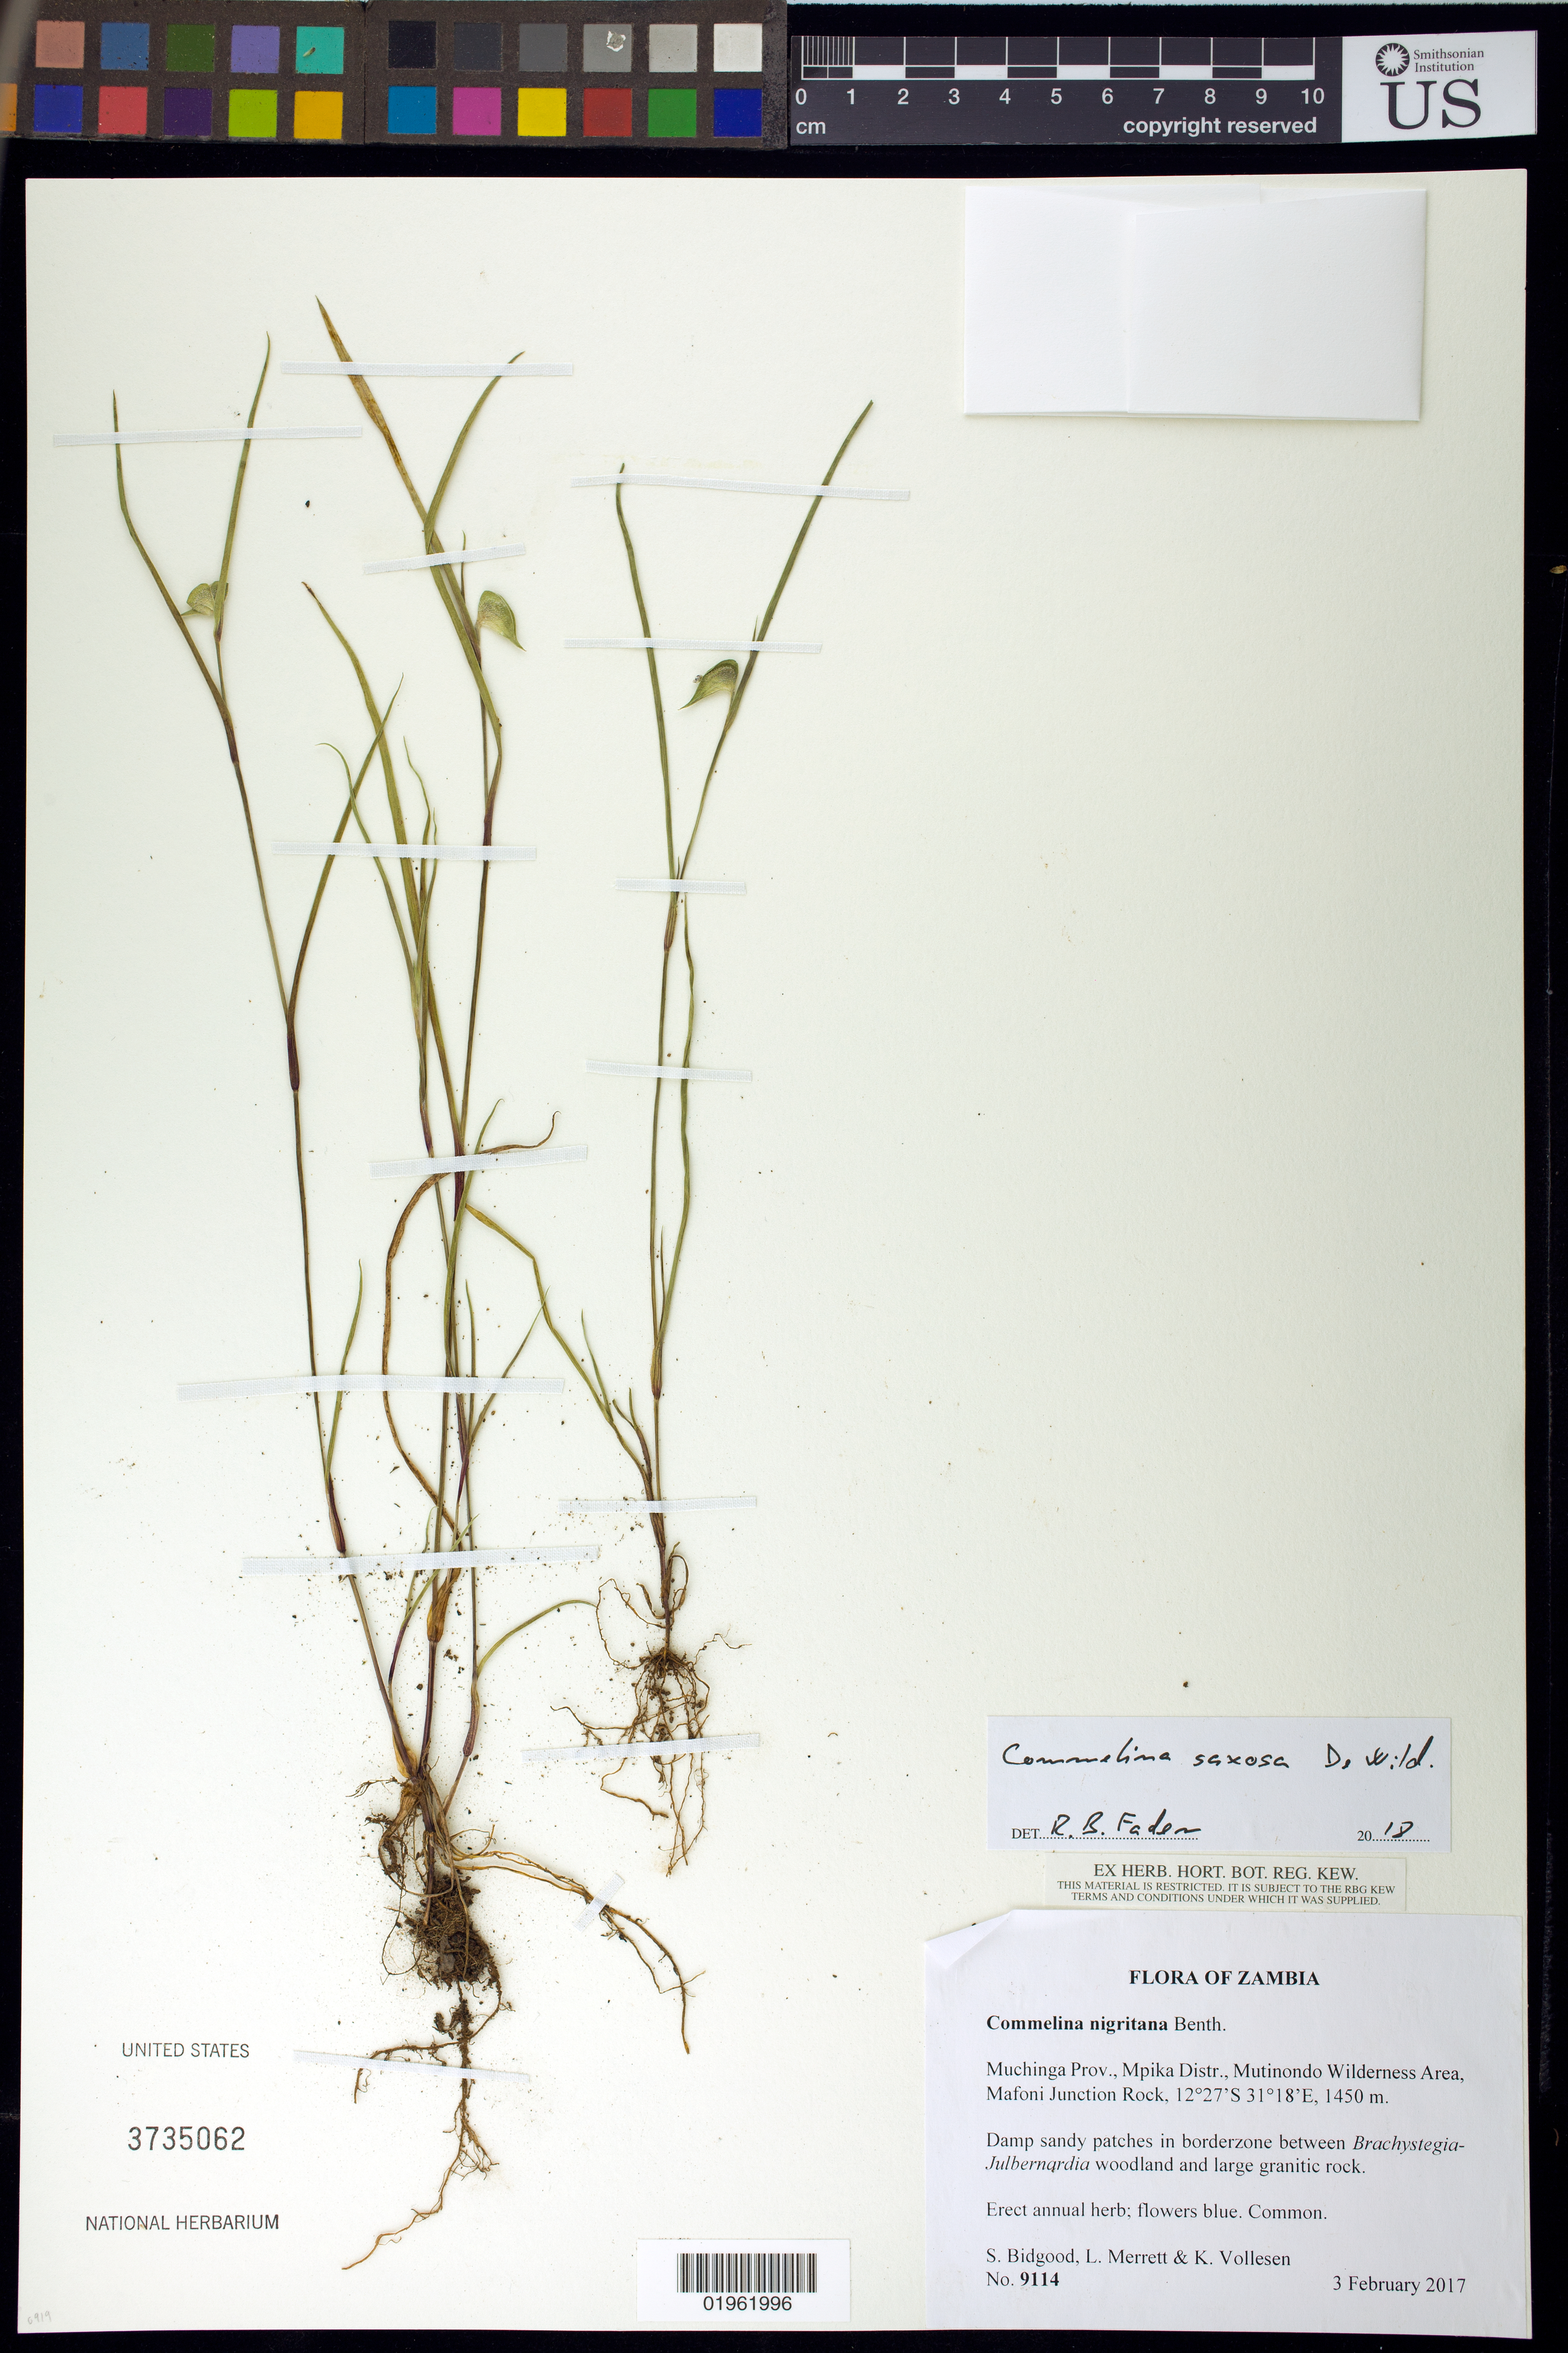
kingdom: Plantae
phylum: Tracheophyta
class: Liliopsida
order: Commelinales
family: Commelinaceae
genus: Commelina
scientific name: Commelina saxosa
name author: De Wild.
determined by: Faden, Robert B., (US), Smithsonian Institution - National Museum of Natural History (UNITED STATES)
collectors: S. Bidgood et al.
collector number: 9114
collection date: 2017-02-03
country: Zambia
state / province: Muchinga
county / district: Mpika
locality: Mutinondo Wilderness Area, Mafoni Junction Rock.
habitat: Damp sandy patches in borderzone between Brachystegia-Julbernardia woodland and large granitic rock.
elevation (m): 1450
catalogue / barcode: US 3735062